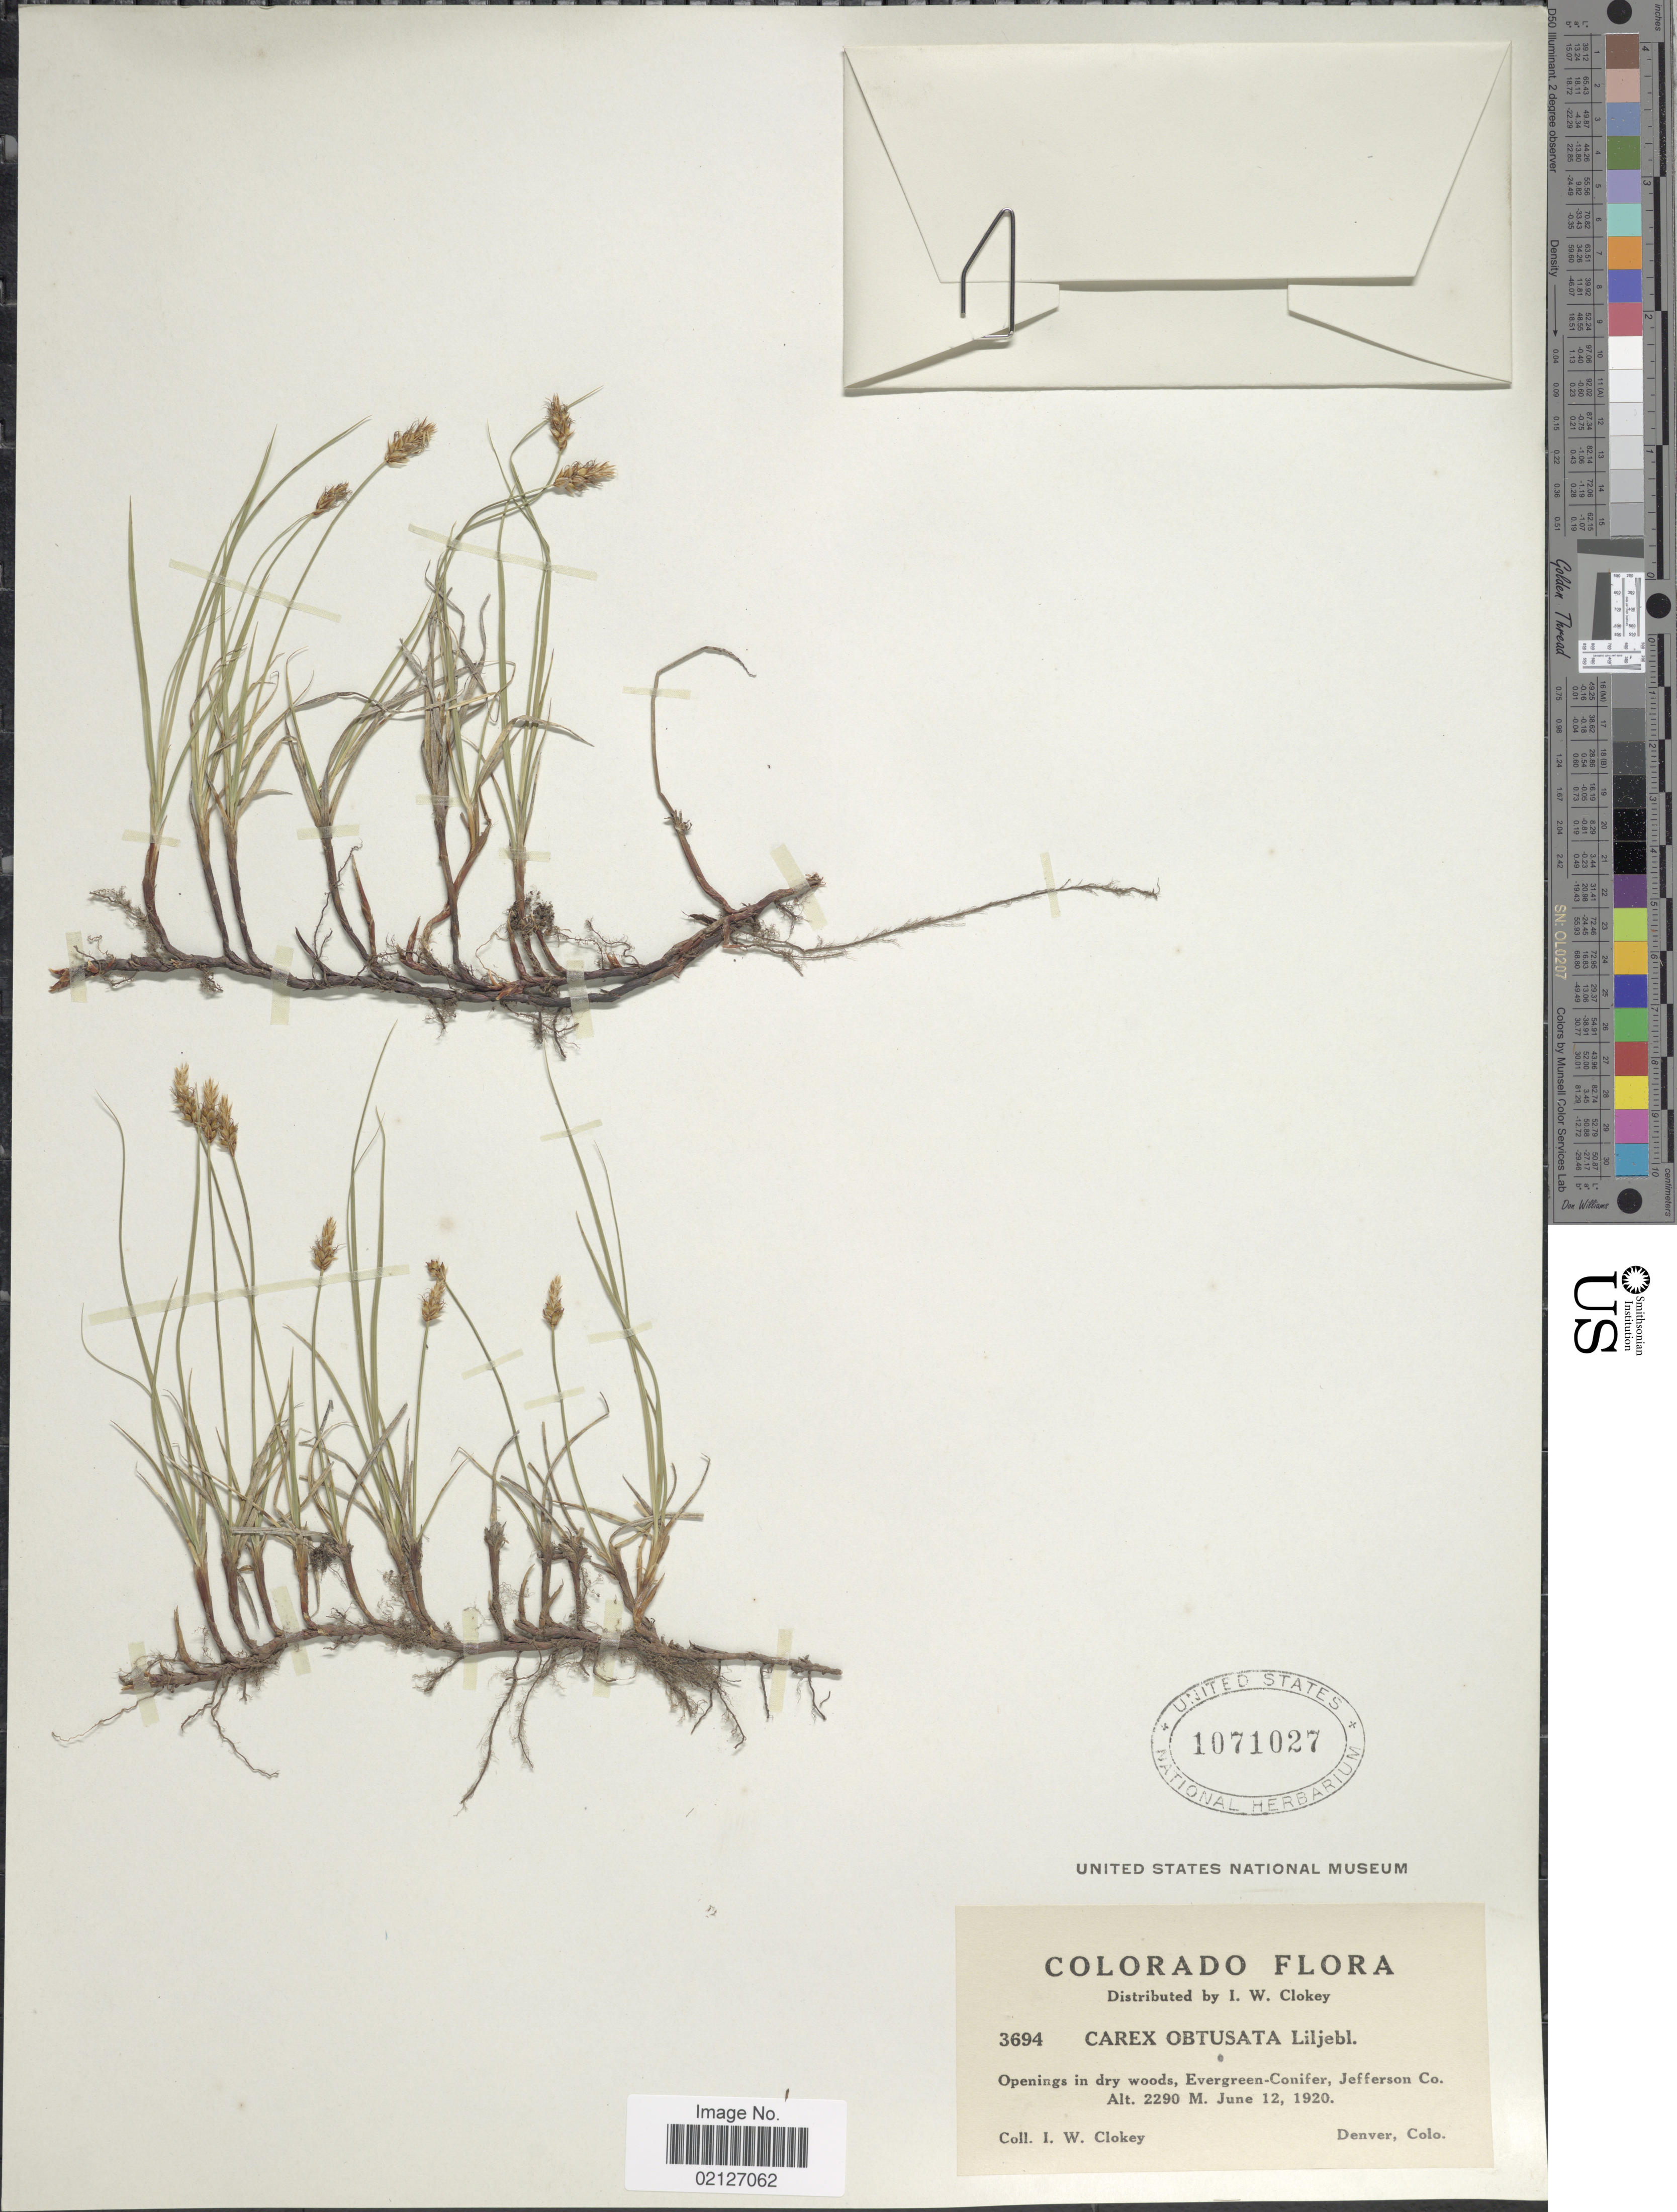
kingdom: Plantae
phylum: Tracheophyta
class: Liliopsida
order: Poales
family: Cyperaceae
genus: Carex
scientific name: Carex obtusata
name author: Lilj.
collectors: I. W. Clokey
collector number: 3694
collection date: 1920-06-12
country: United States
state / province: Colorado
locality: Openings in dry woods, Evergreen-Conifer, Jefferson Co.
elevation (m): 2290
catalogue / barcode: US 1071027